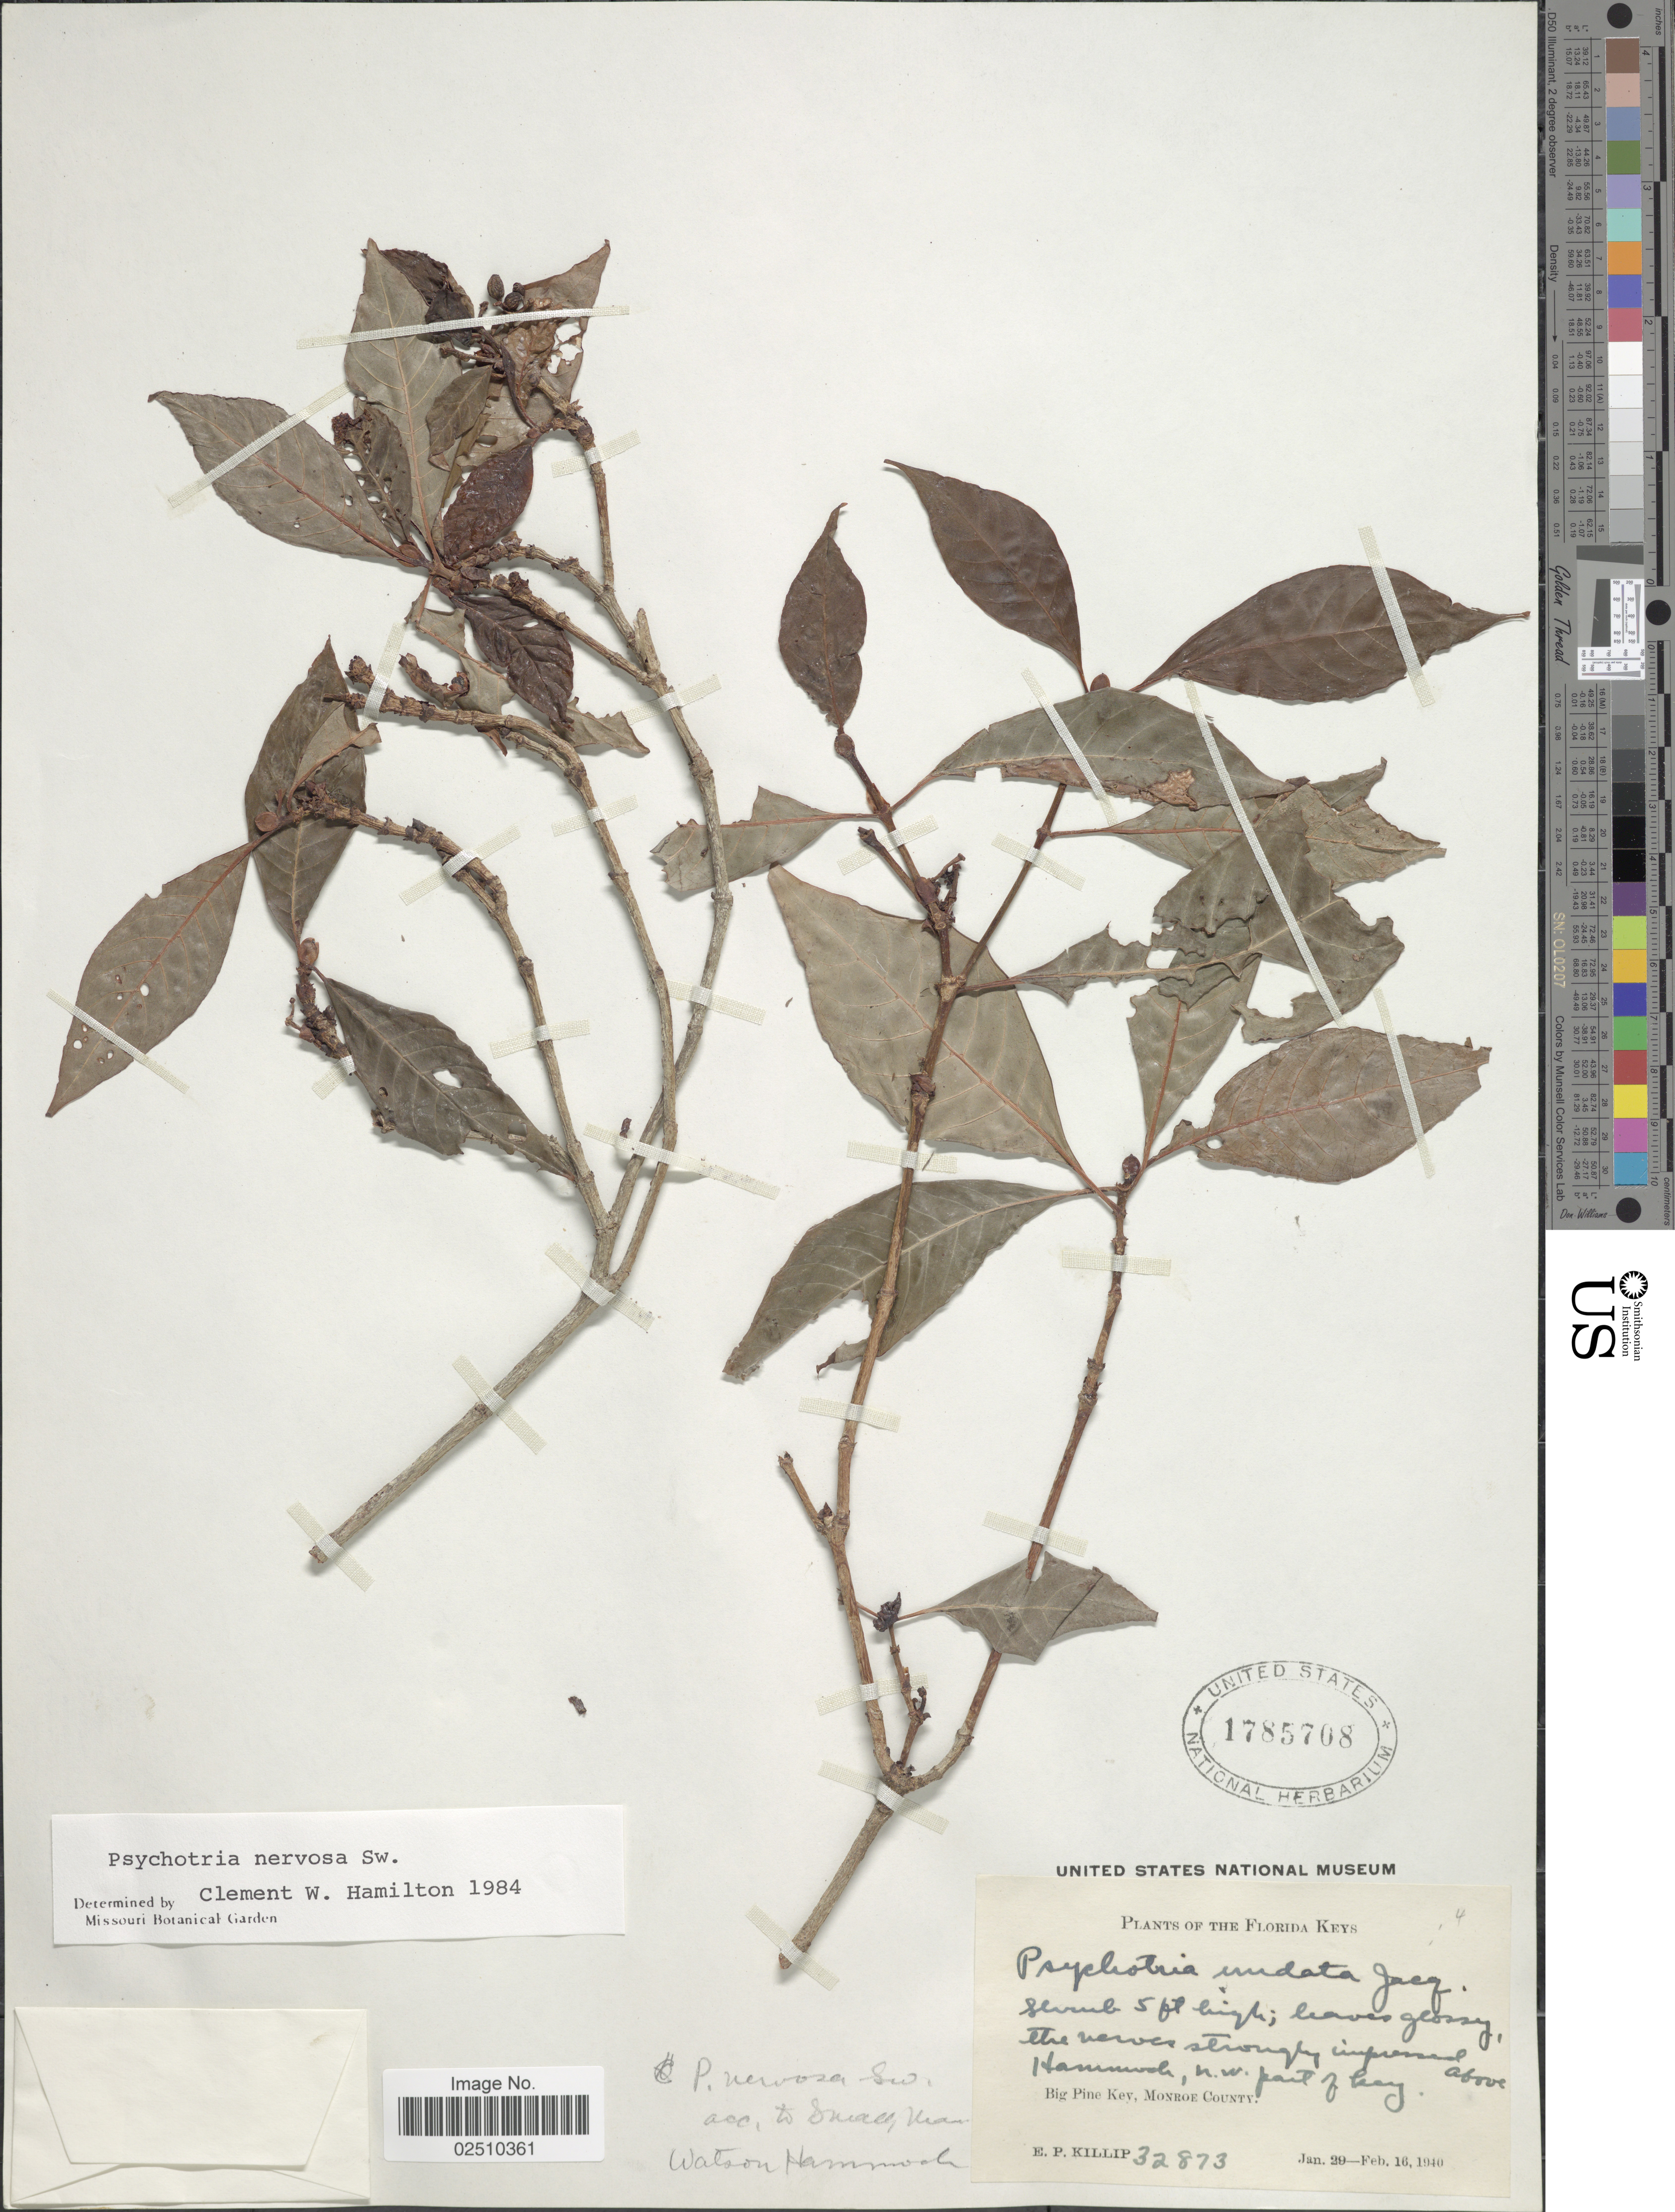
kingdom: Plantae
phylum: Tracheophyta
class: Magnoliopsida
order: Gentianales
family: Rubiaceae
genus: Psychotria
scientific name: Psychotria nervosa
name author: Sw.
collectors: E. P. Killip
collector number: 32873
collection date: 1940-01-29/1940-02-16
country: United States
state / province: Florida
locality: Florida Keys, n.w. part of key, above Big Pine Key, Monroe County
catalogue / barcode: US 1785708